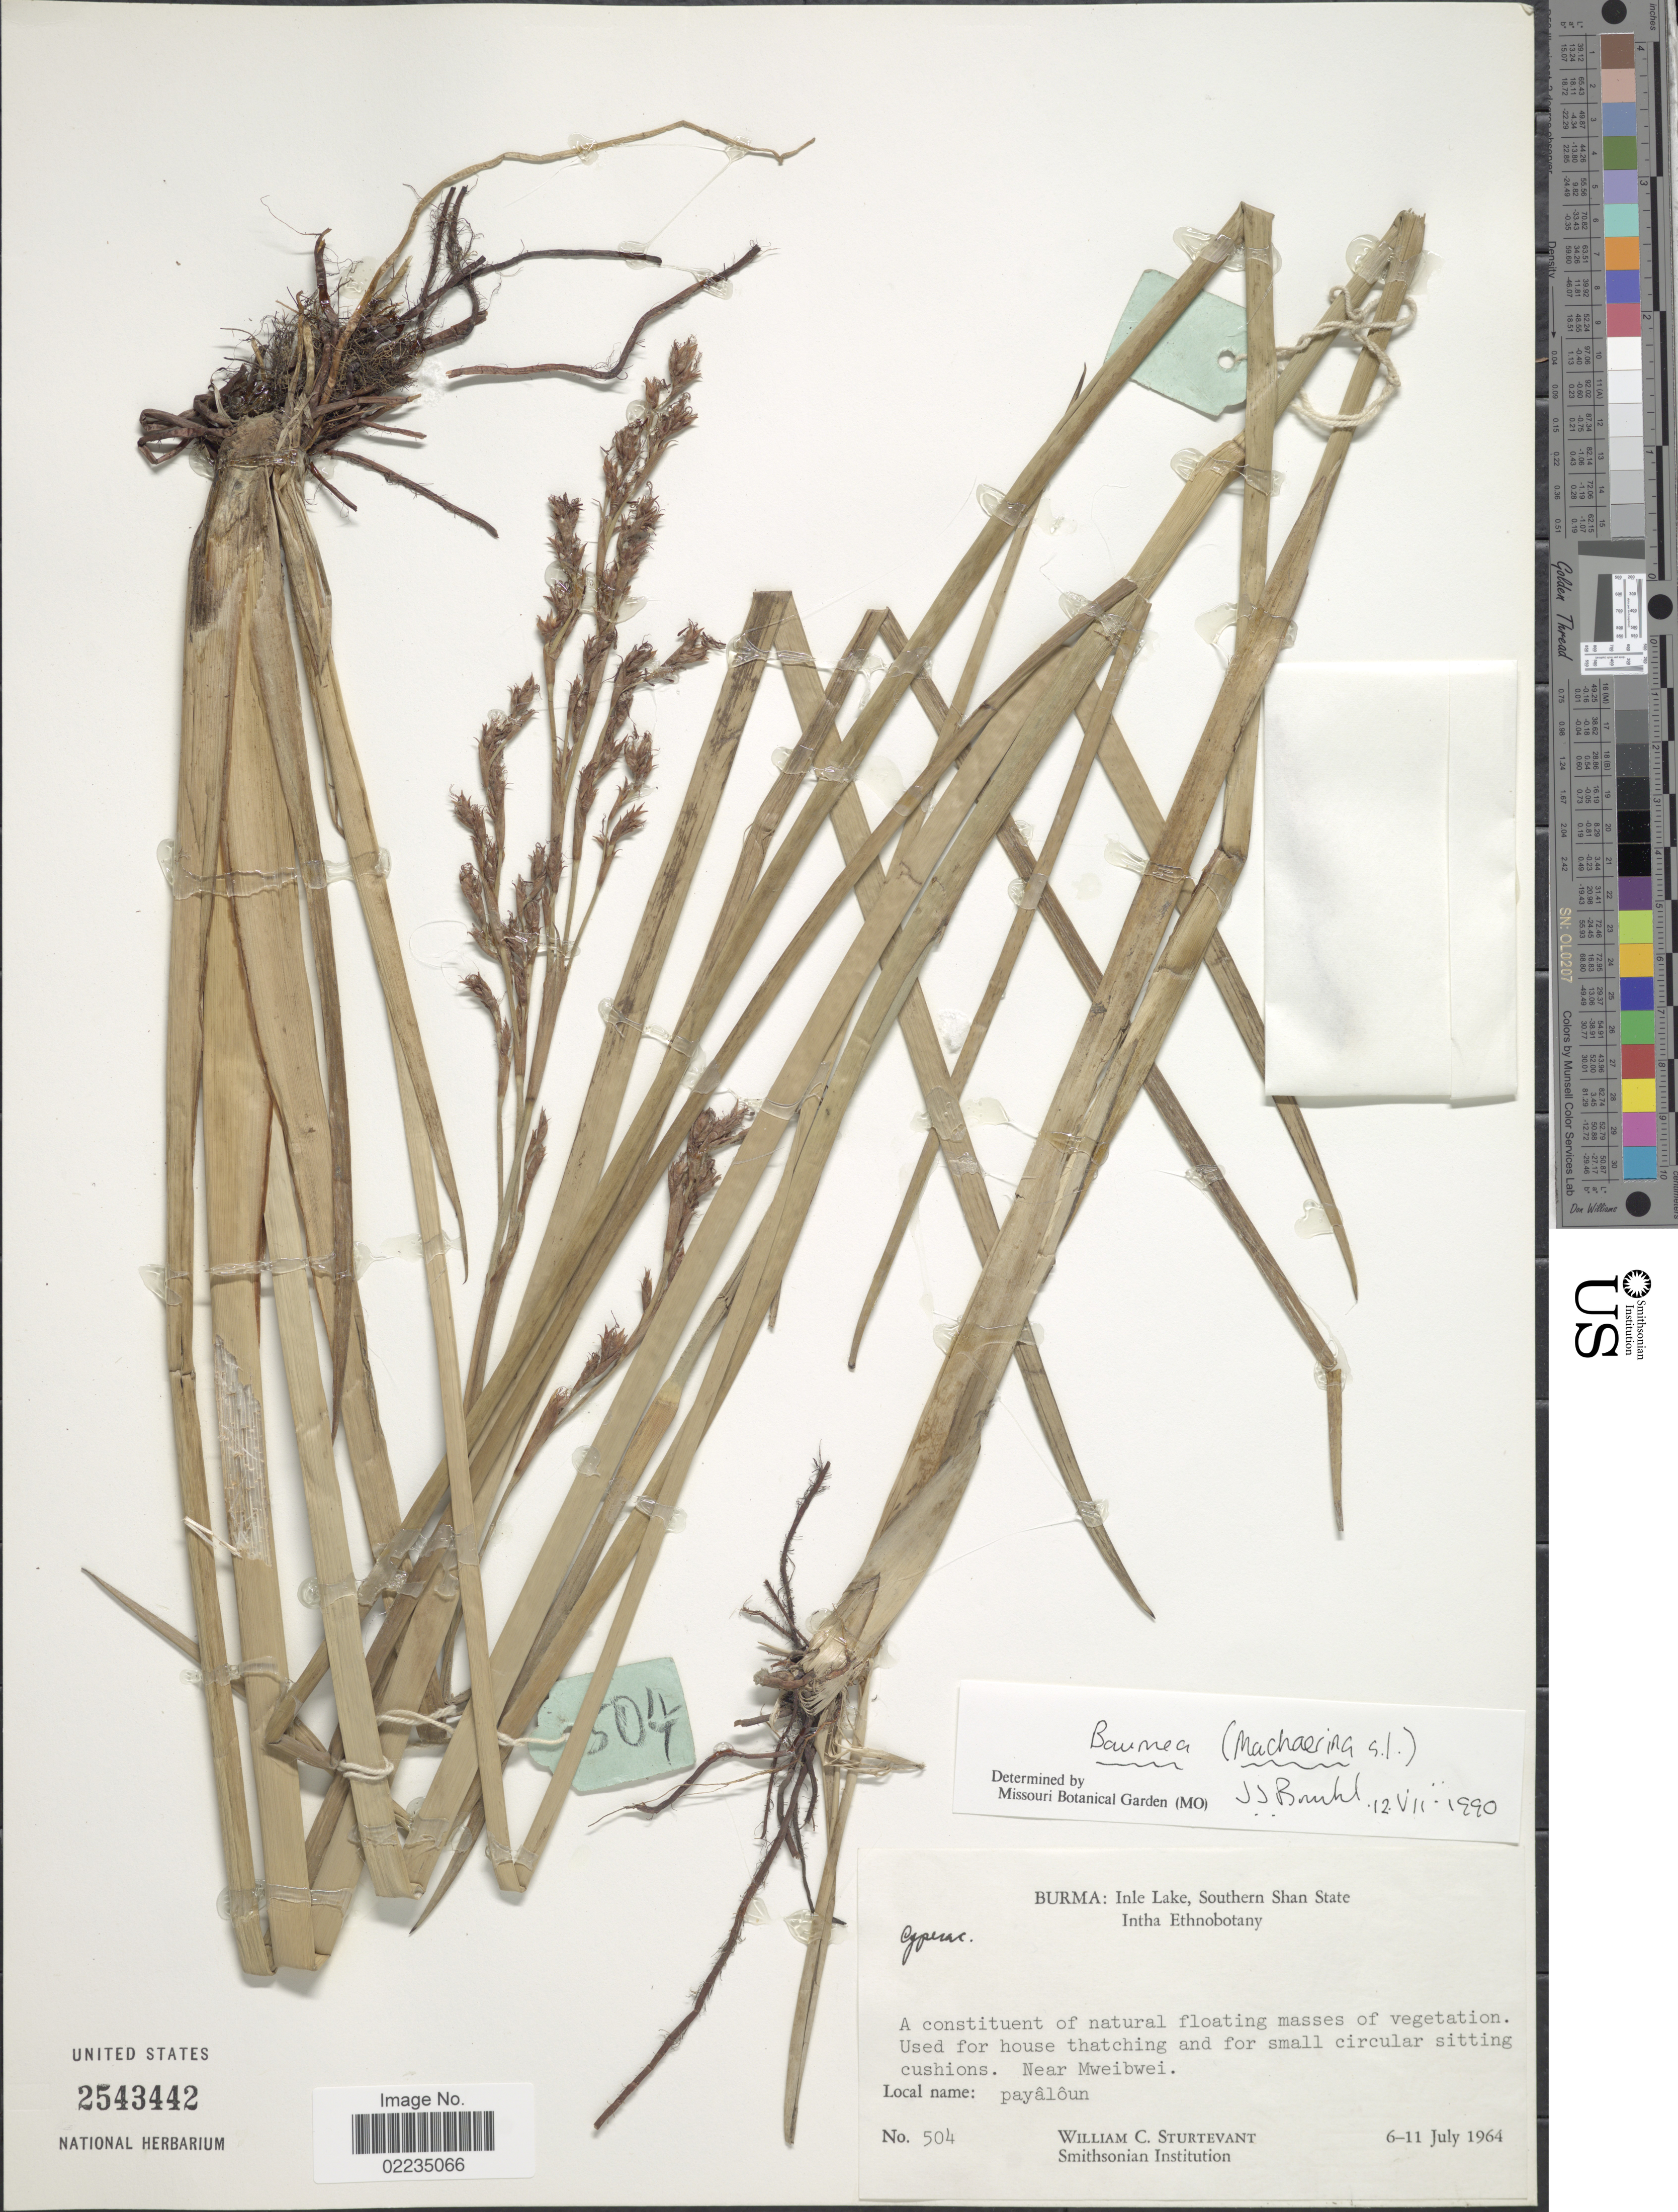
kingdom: Plantae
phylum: Tracheophyta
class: Liliopsida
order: Poales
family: Cyperaceae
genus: Machaerina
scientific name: Machaerina sp.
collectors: W. Sturtevant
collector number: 504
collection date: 1964-07-06/1964-07-11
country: Myanmar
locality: Burma: Inle Lake, Southern Shan State, Intha Etnobotany, Near Mweibwei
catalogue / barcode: US 2543442